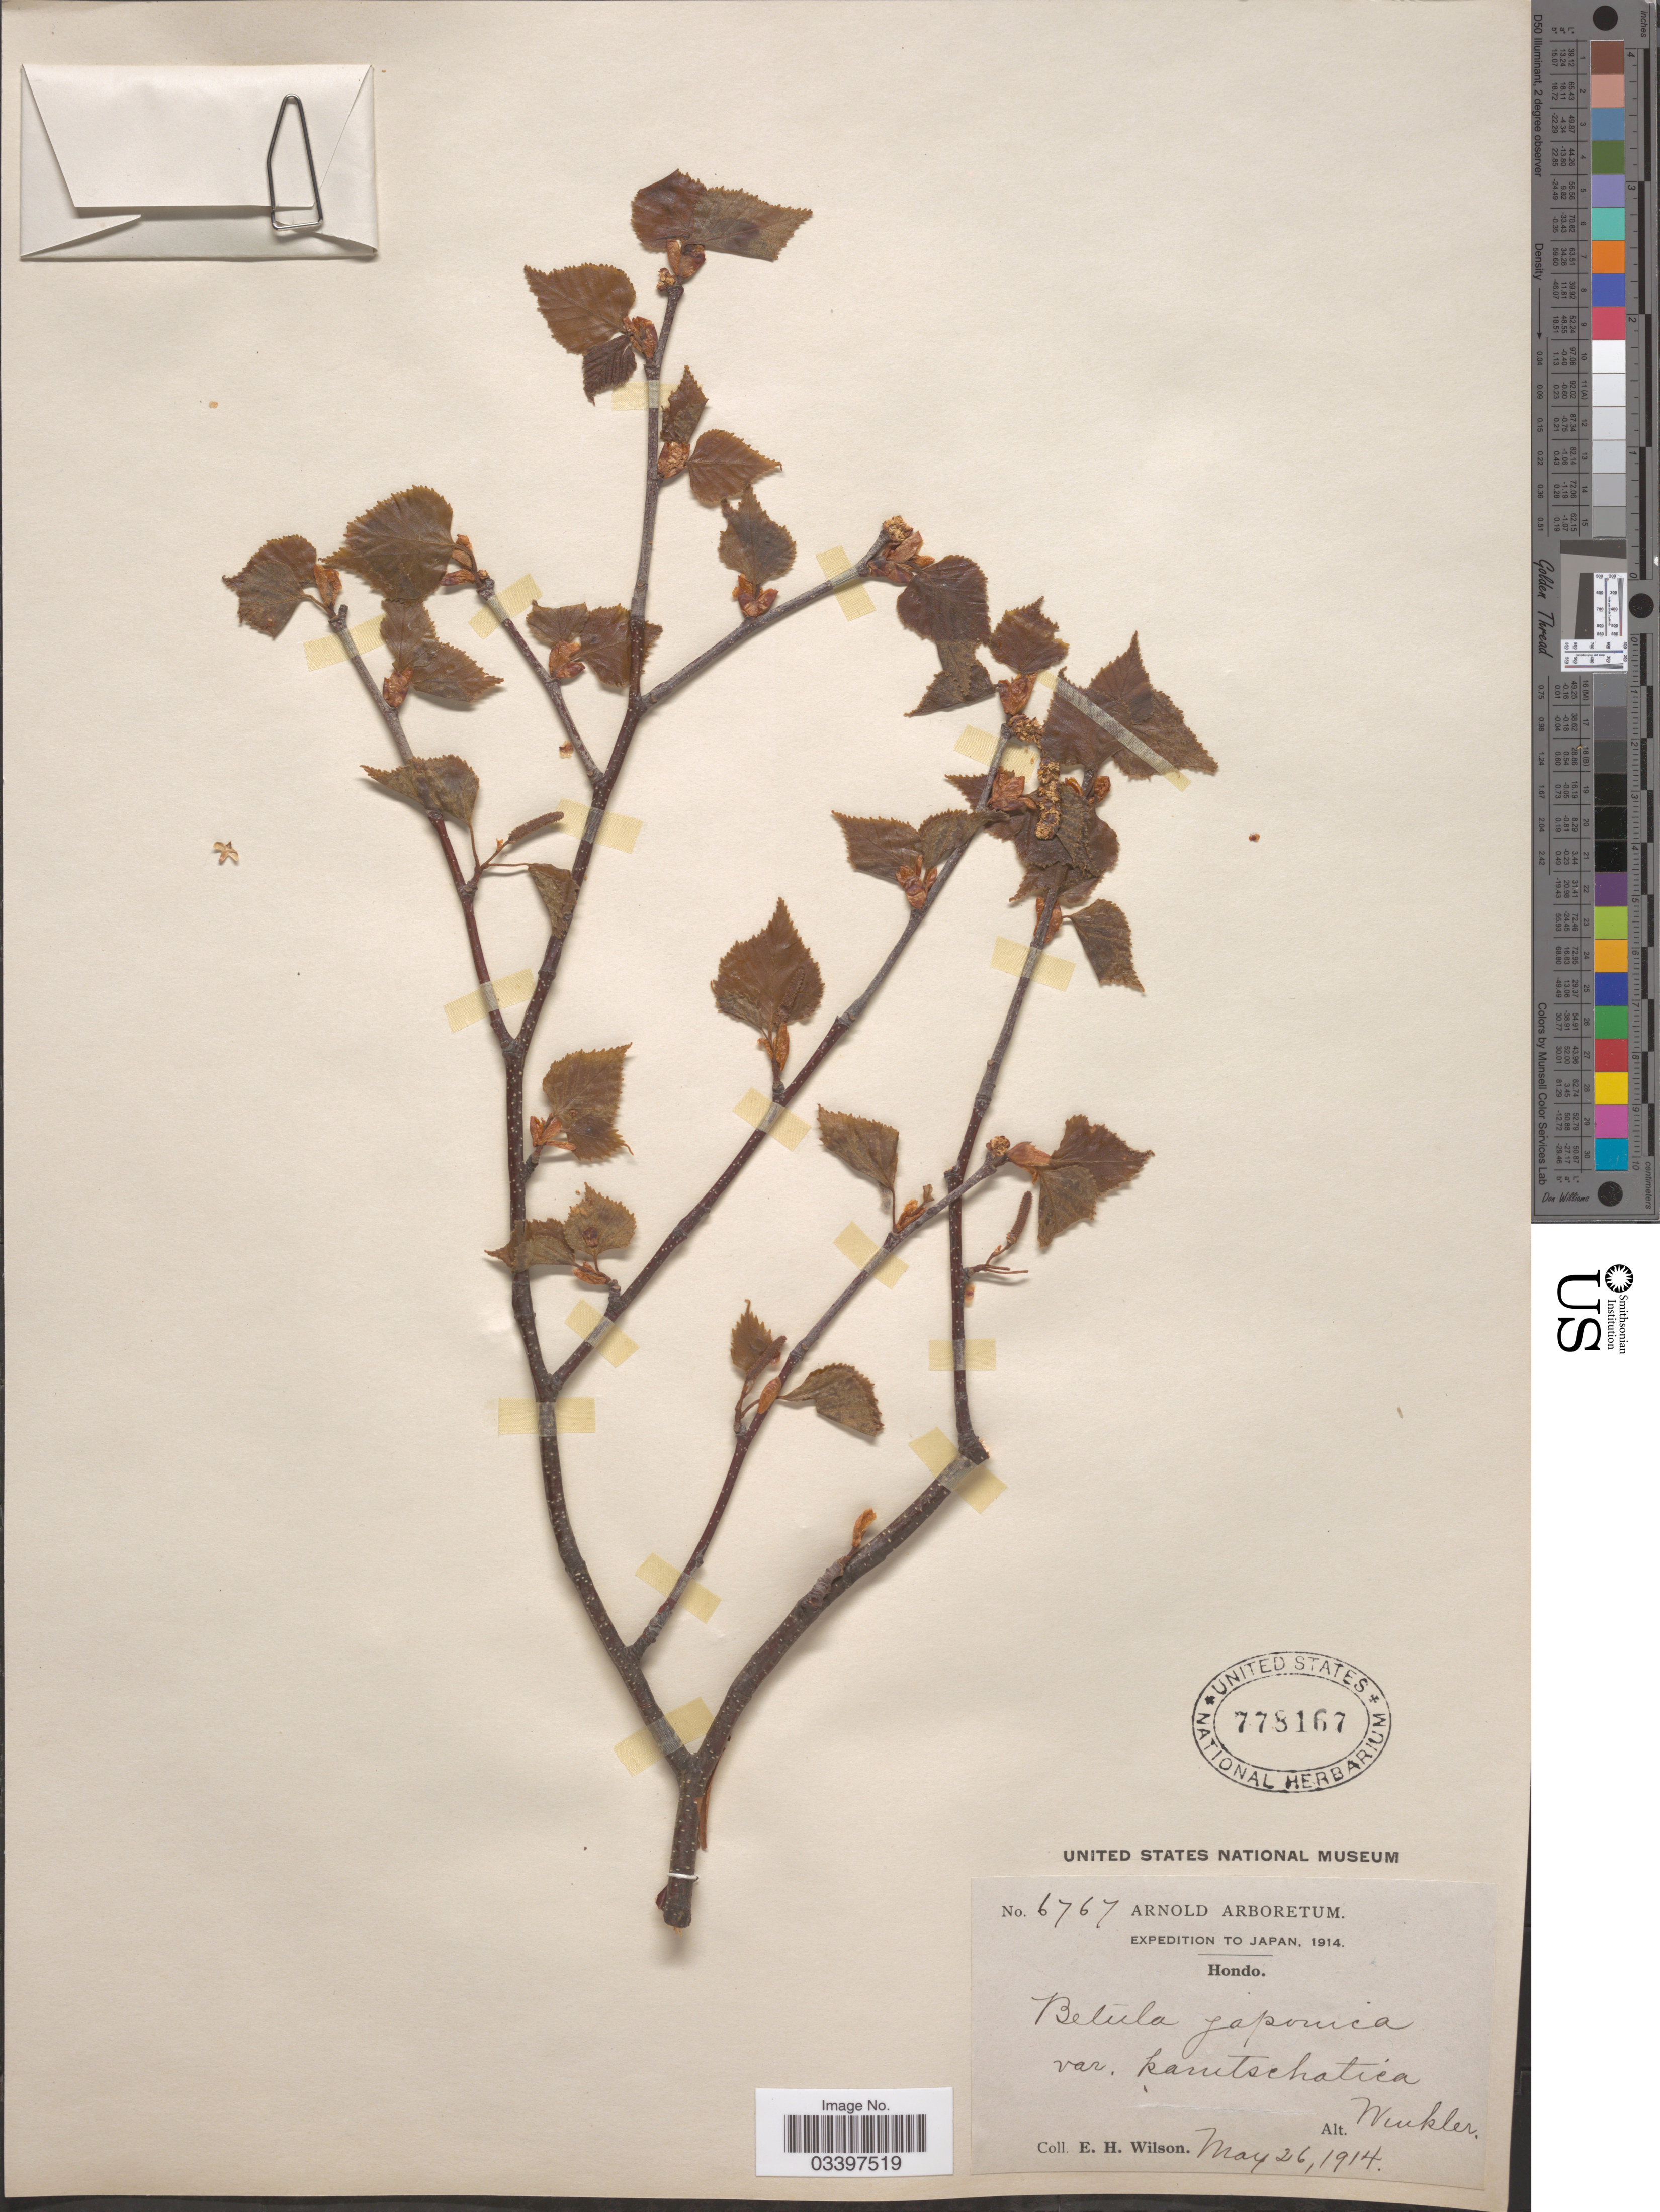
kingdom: Plantae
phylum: Tracheophyta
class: Magnoliopsida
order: Fagales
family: Betulaceae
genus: Betula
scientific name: Betula platyphylla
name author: Sukaczev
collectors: E. Wilson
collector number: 6767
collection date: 1914-05-26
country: Japan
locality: Hondo.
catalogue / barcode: US 778167